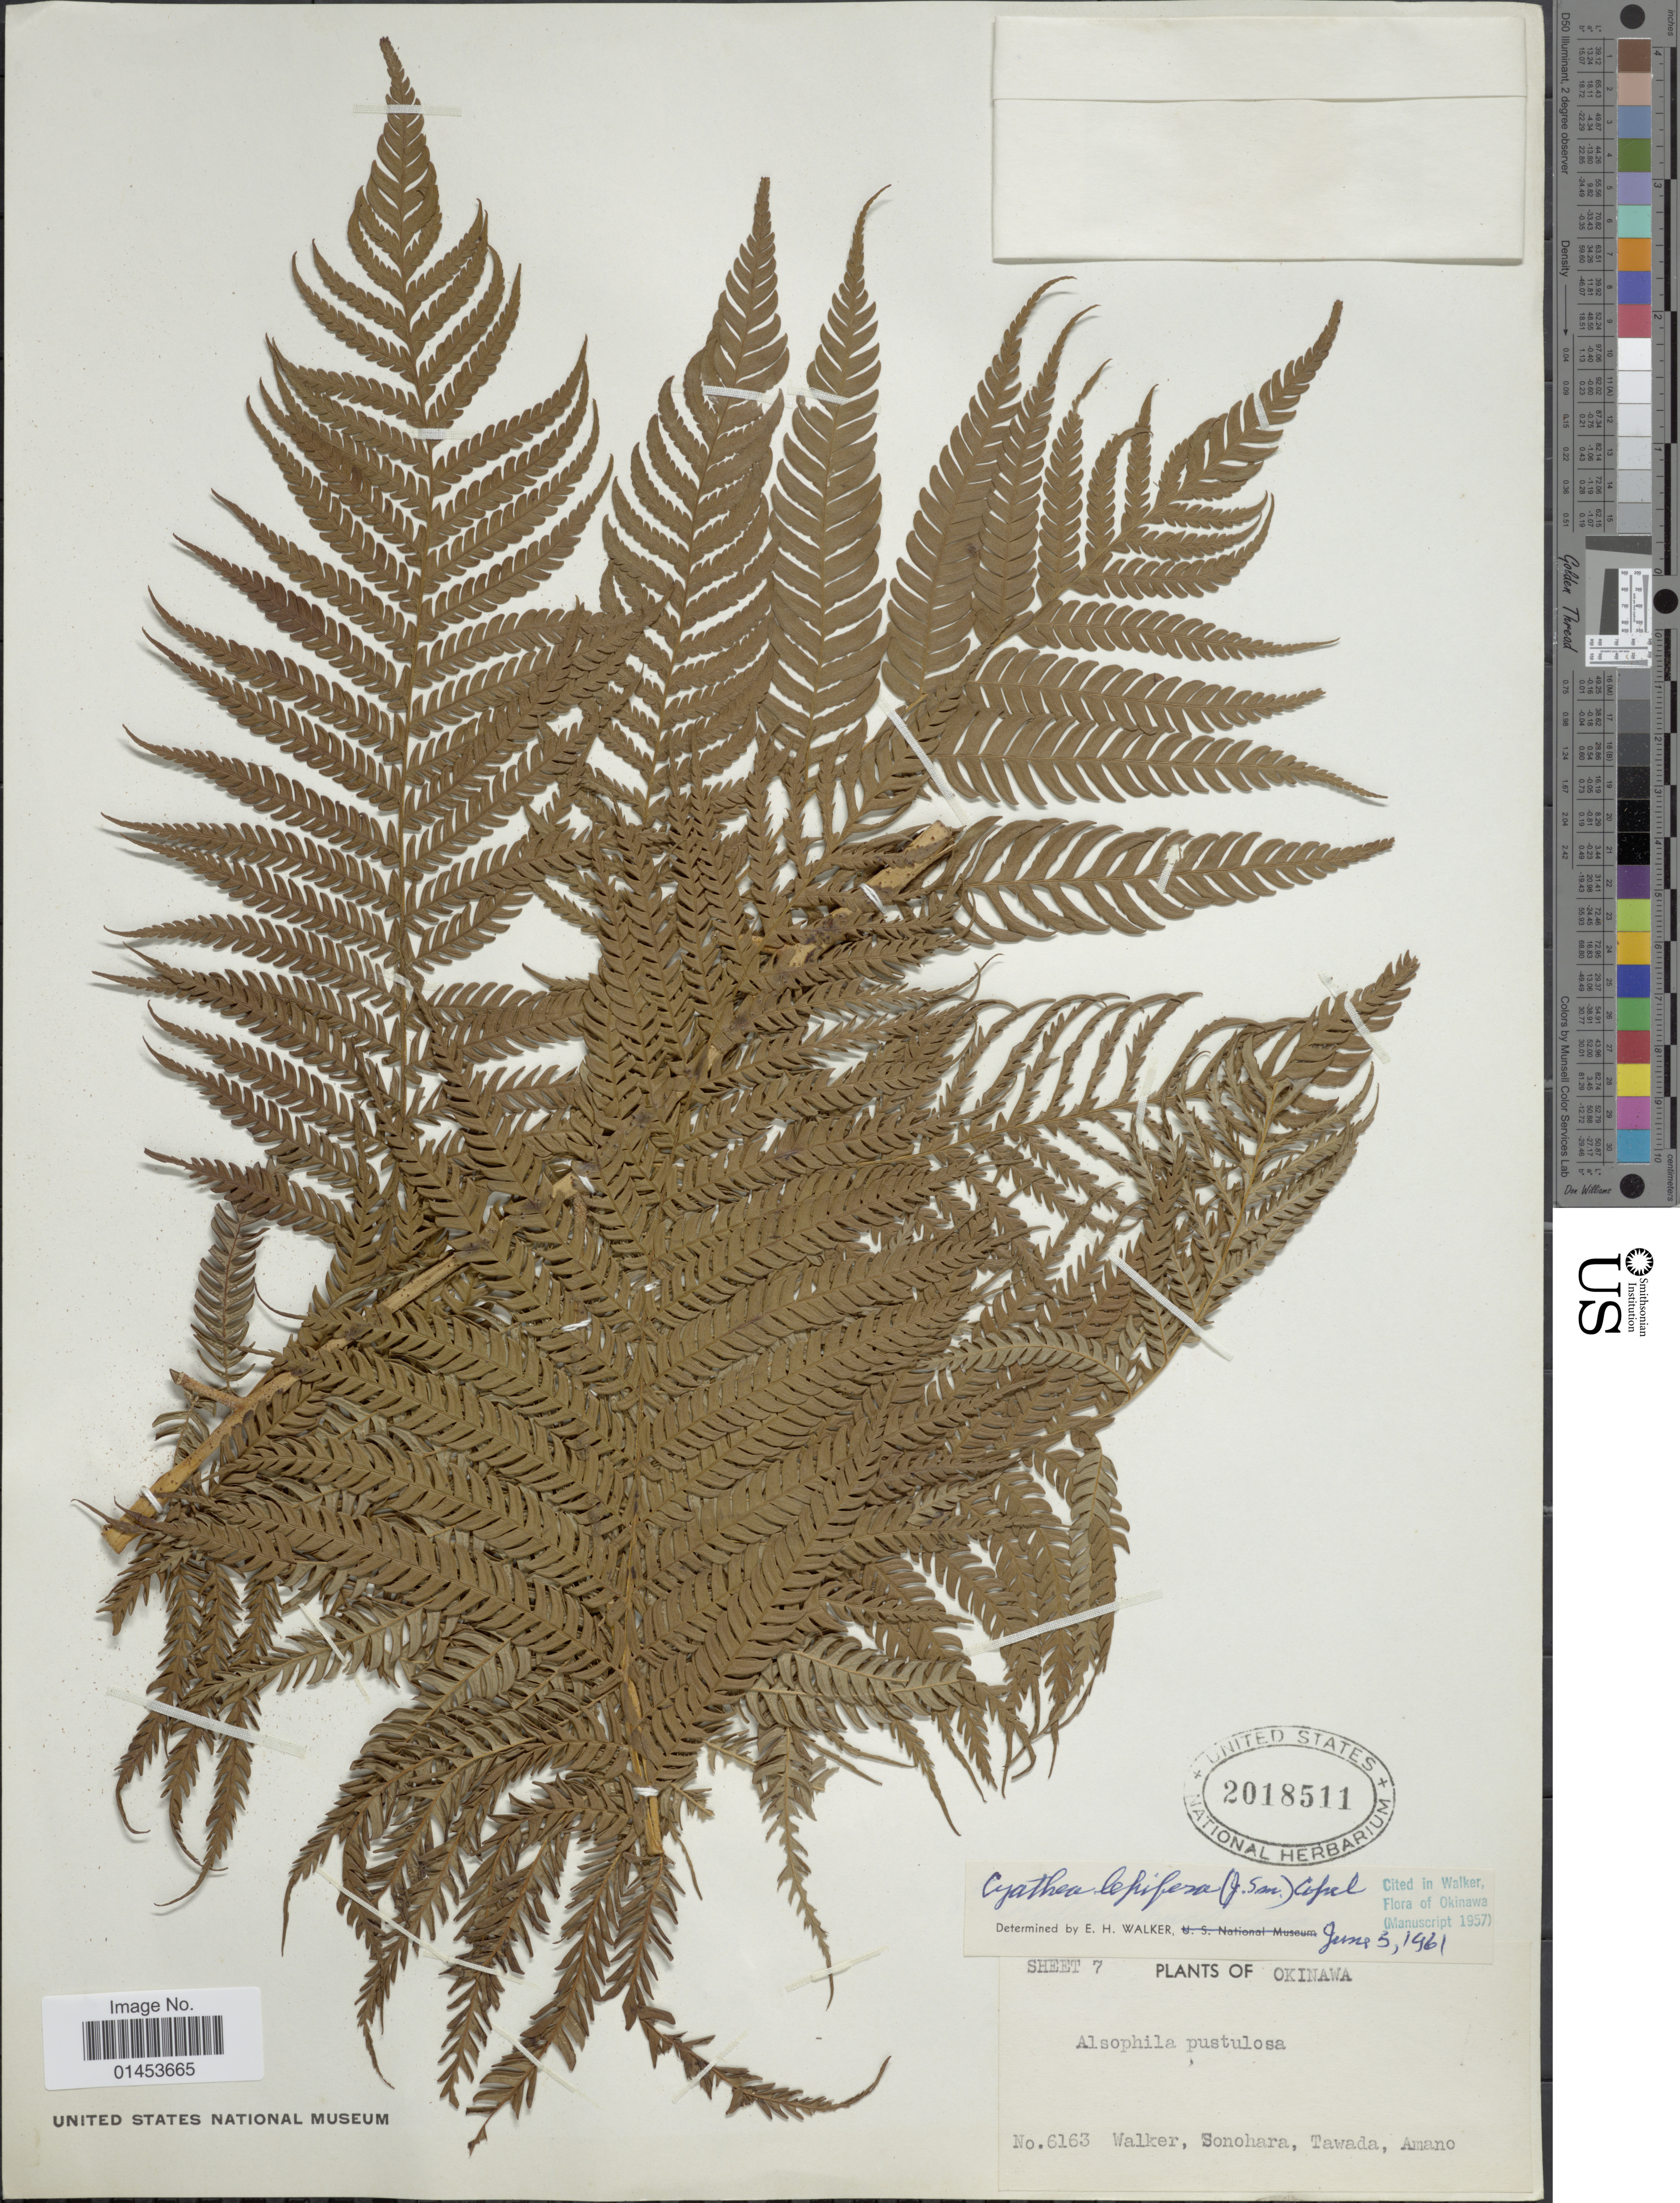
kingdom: Plantae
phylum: Tracheophyta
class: Polypodiopsida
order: Cyatheales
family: Cyatheaceae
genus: Cyathea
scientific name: Cyathea lepifera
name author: (J. Sm.) Copel.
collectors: -. Walker, -. Sonohara, Tawada & Amano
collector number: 6163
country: Japan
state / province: Okinawa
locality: Okinawa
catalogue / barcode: US 2018511